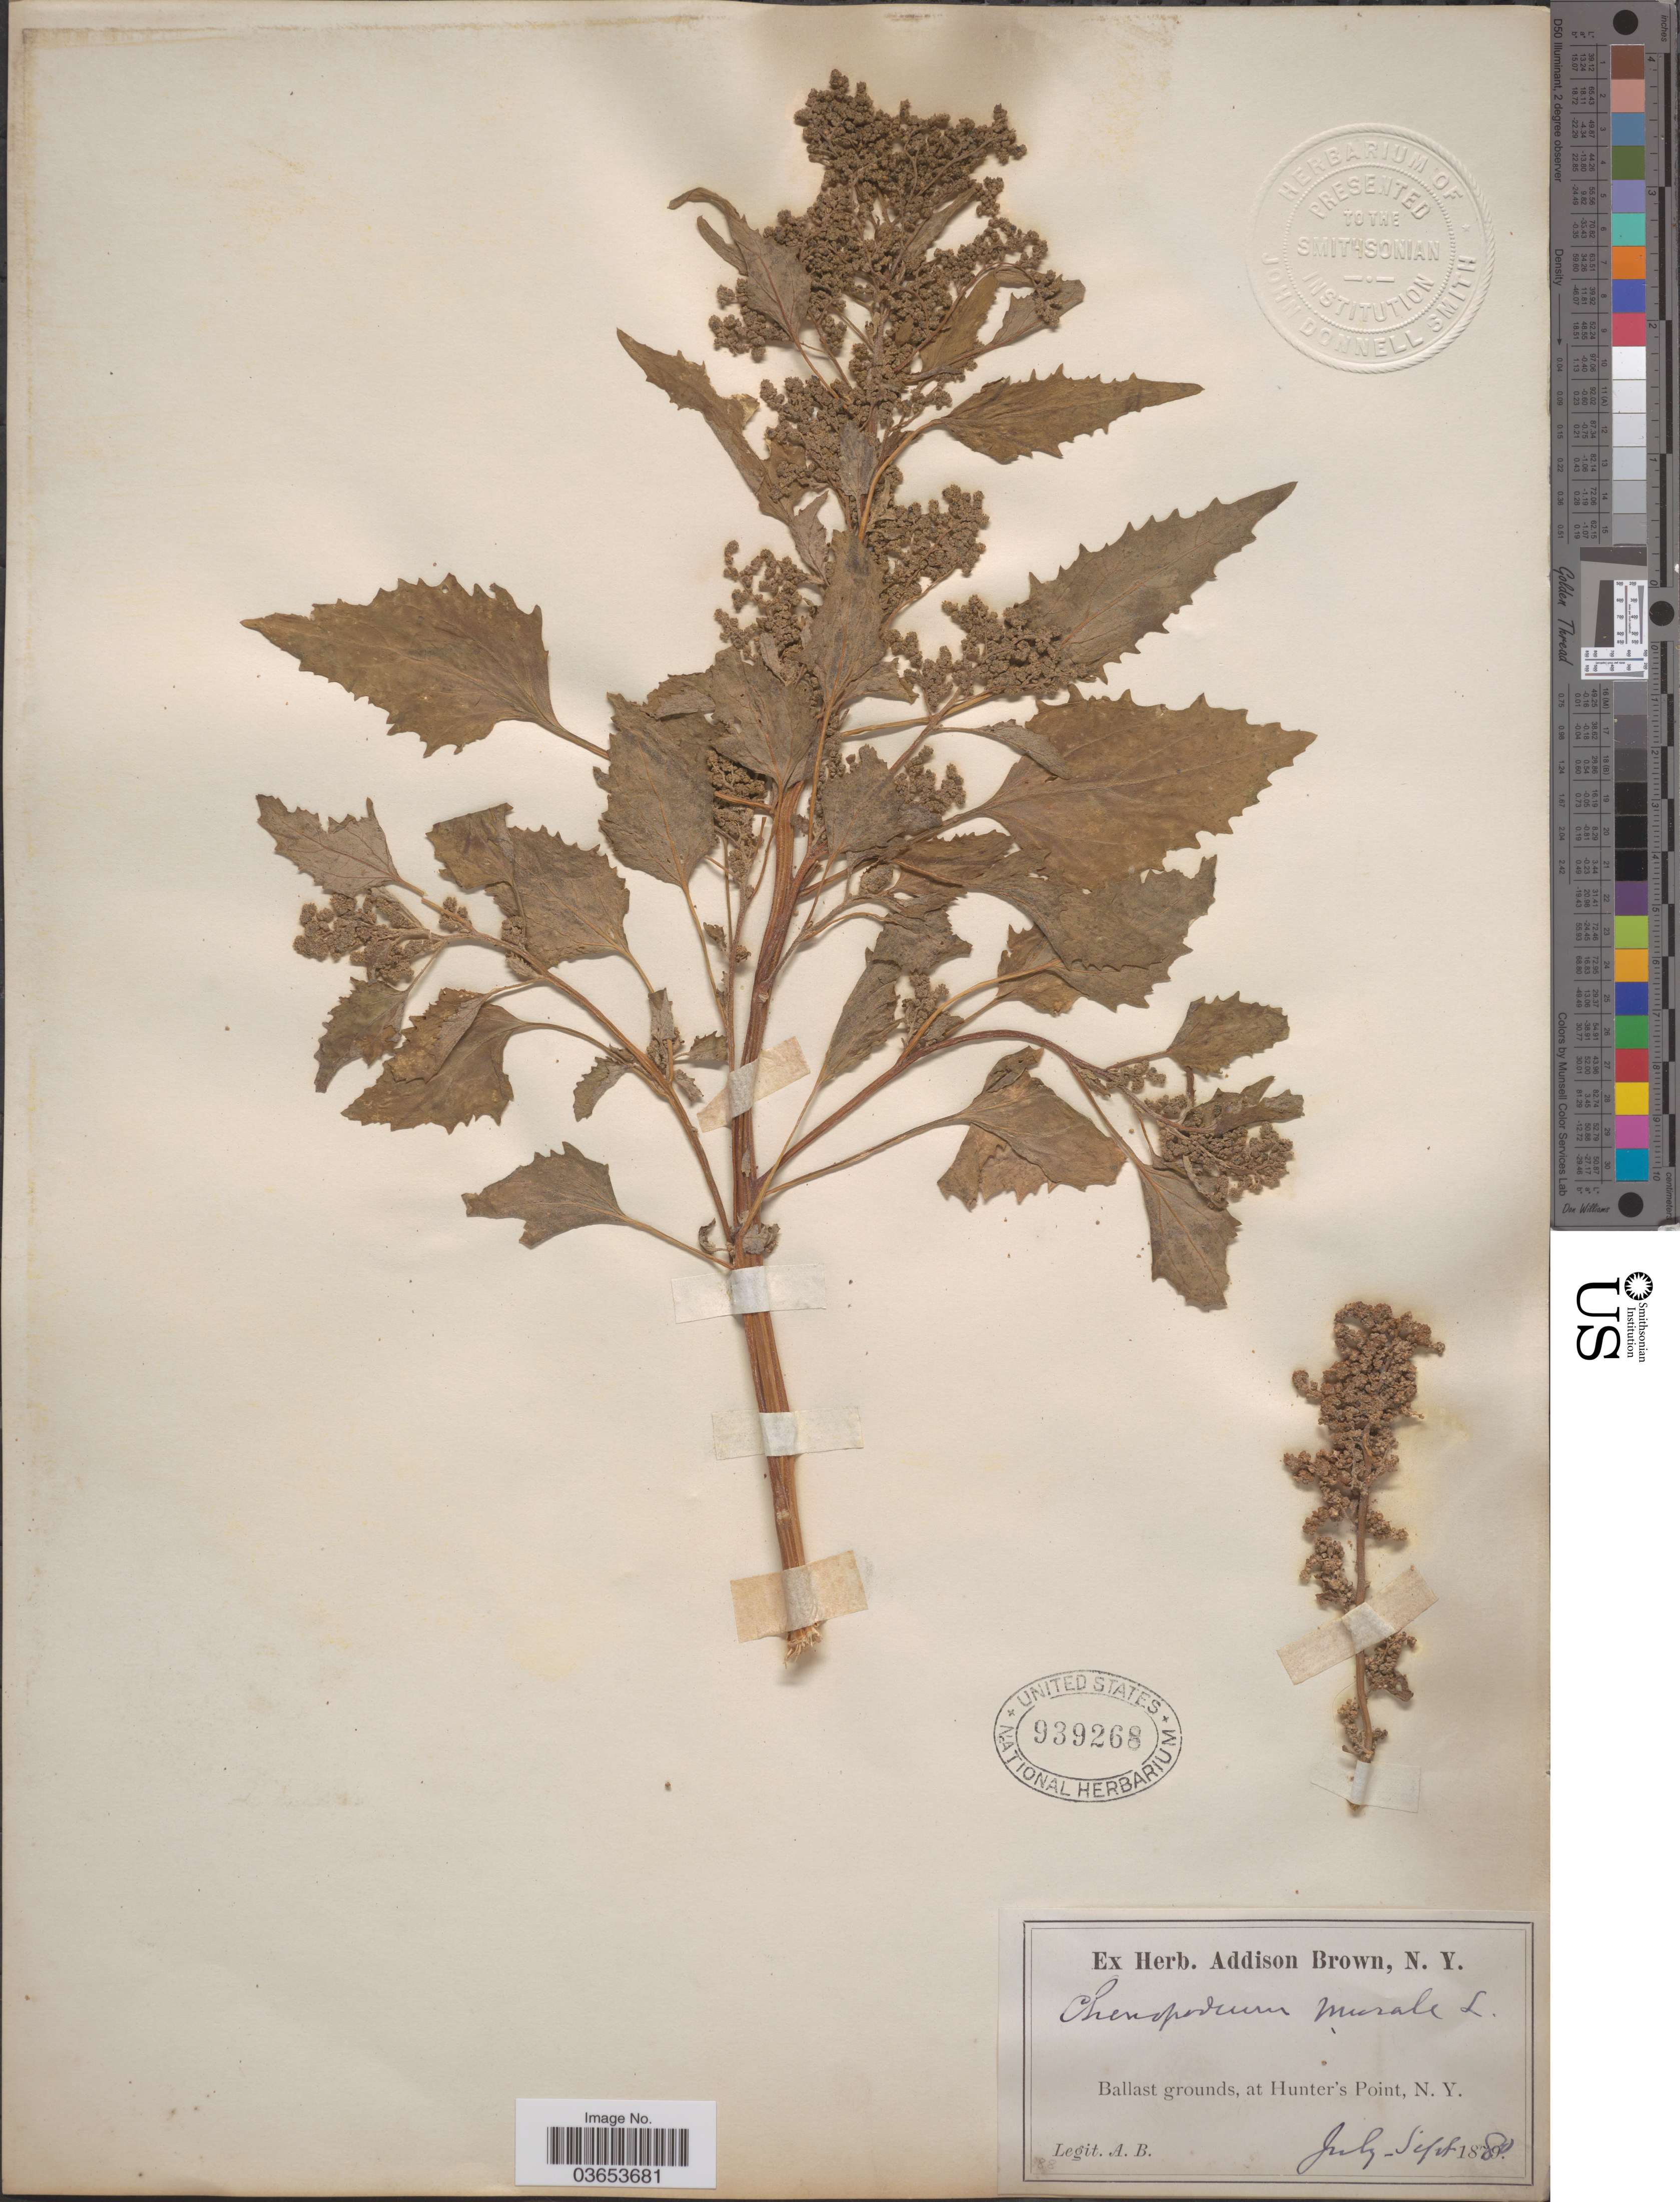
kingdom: Plantae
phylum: Tracheophyta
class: Magnoliopsida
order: Caryophyllales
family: Amaranthaceae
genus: Chenopodium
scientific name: Chenopodium murale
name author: L.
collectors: A. Brown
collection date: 1880-07/1880-09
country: United States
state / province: New York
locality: Ballast grounds, at Hunter's Point.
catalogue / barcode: US 939268